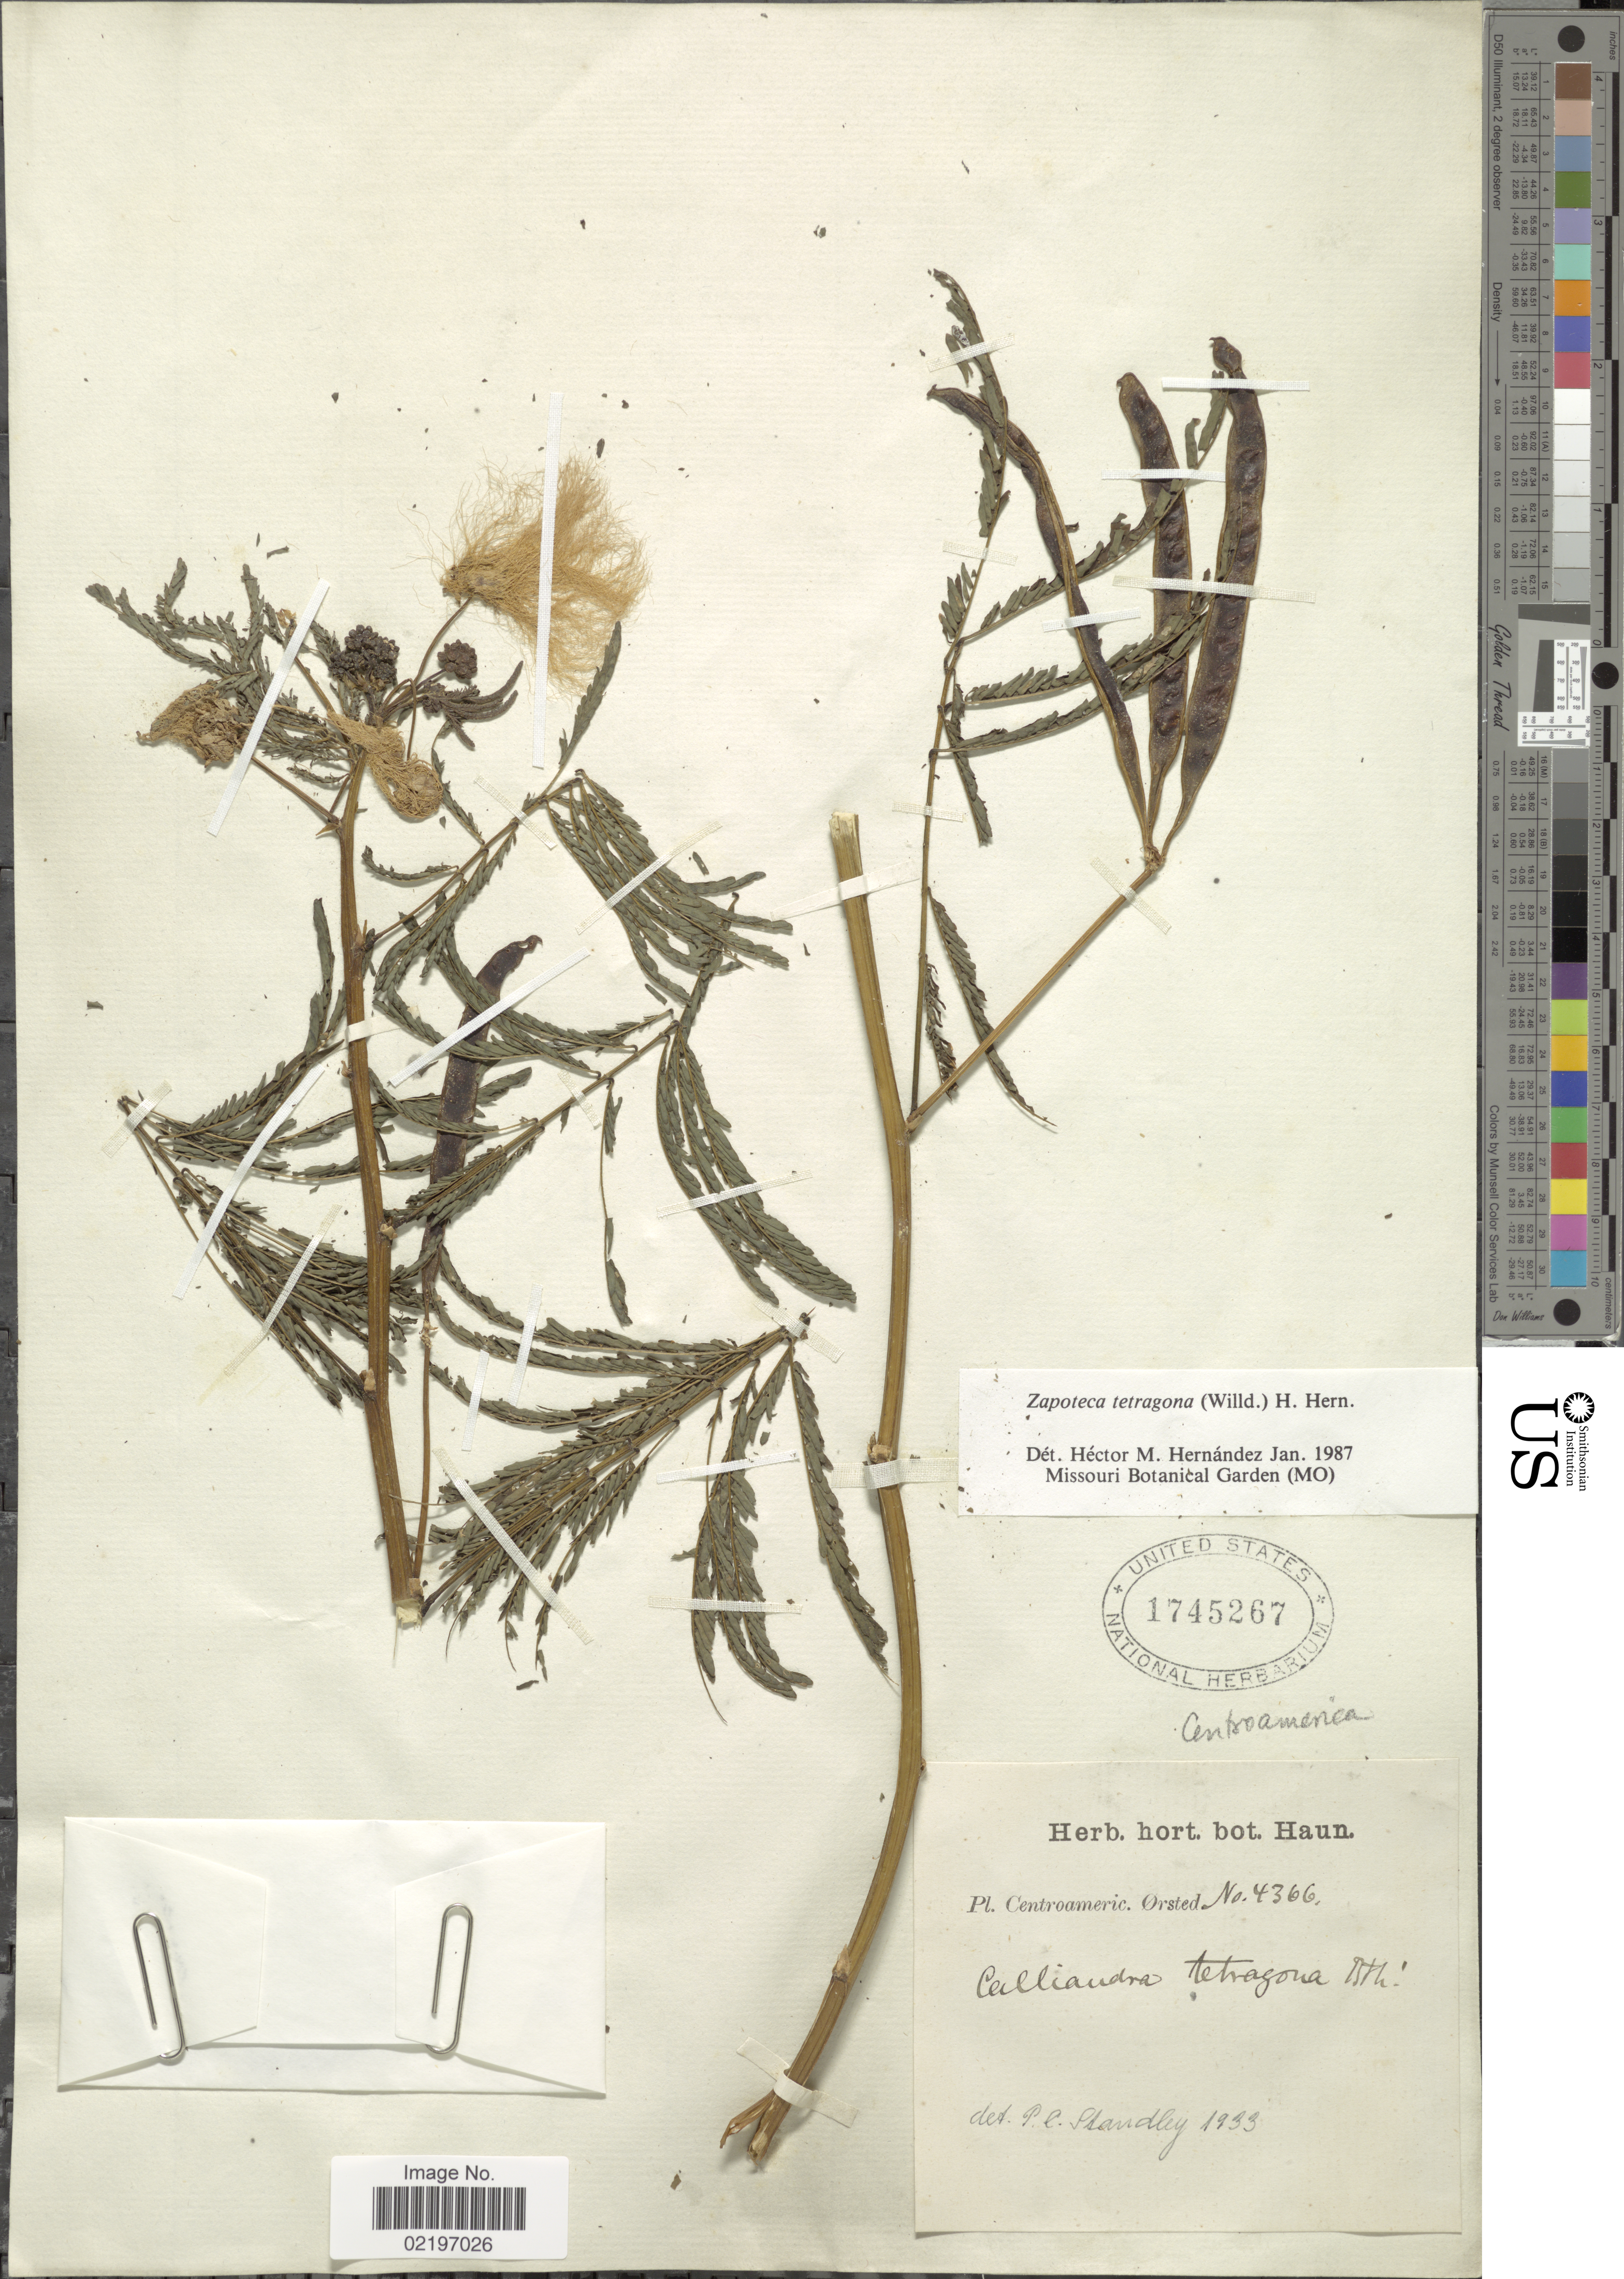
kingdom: Plantae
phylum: Tracheophyta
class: Magnoliopsida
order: Fabales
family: Fabaceae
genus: Zapoteca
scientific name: Zapoteca tetragona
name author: (Willd.) H.M. Hern.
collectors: Ørsted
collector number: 4366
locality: Centroameric.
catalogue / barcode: US 1745267